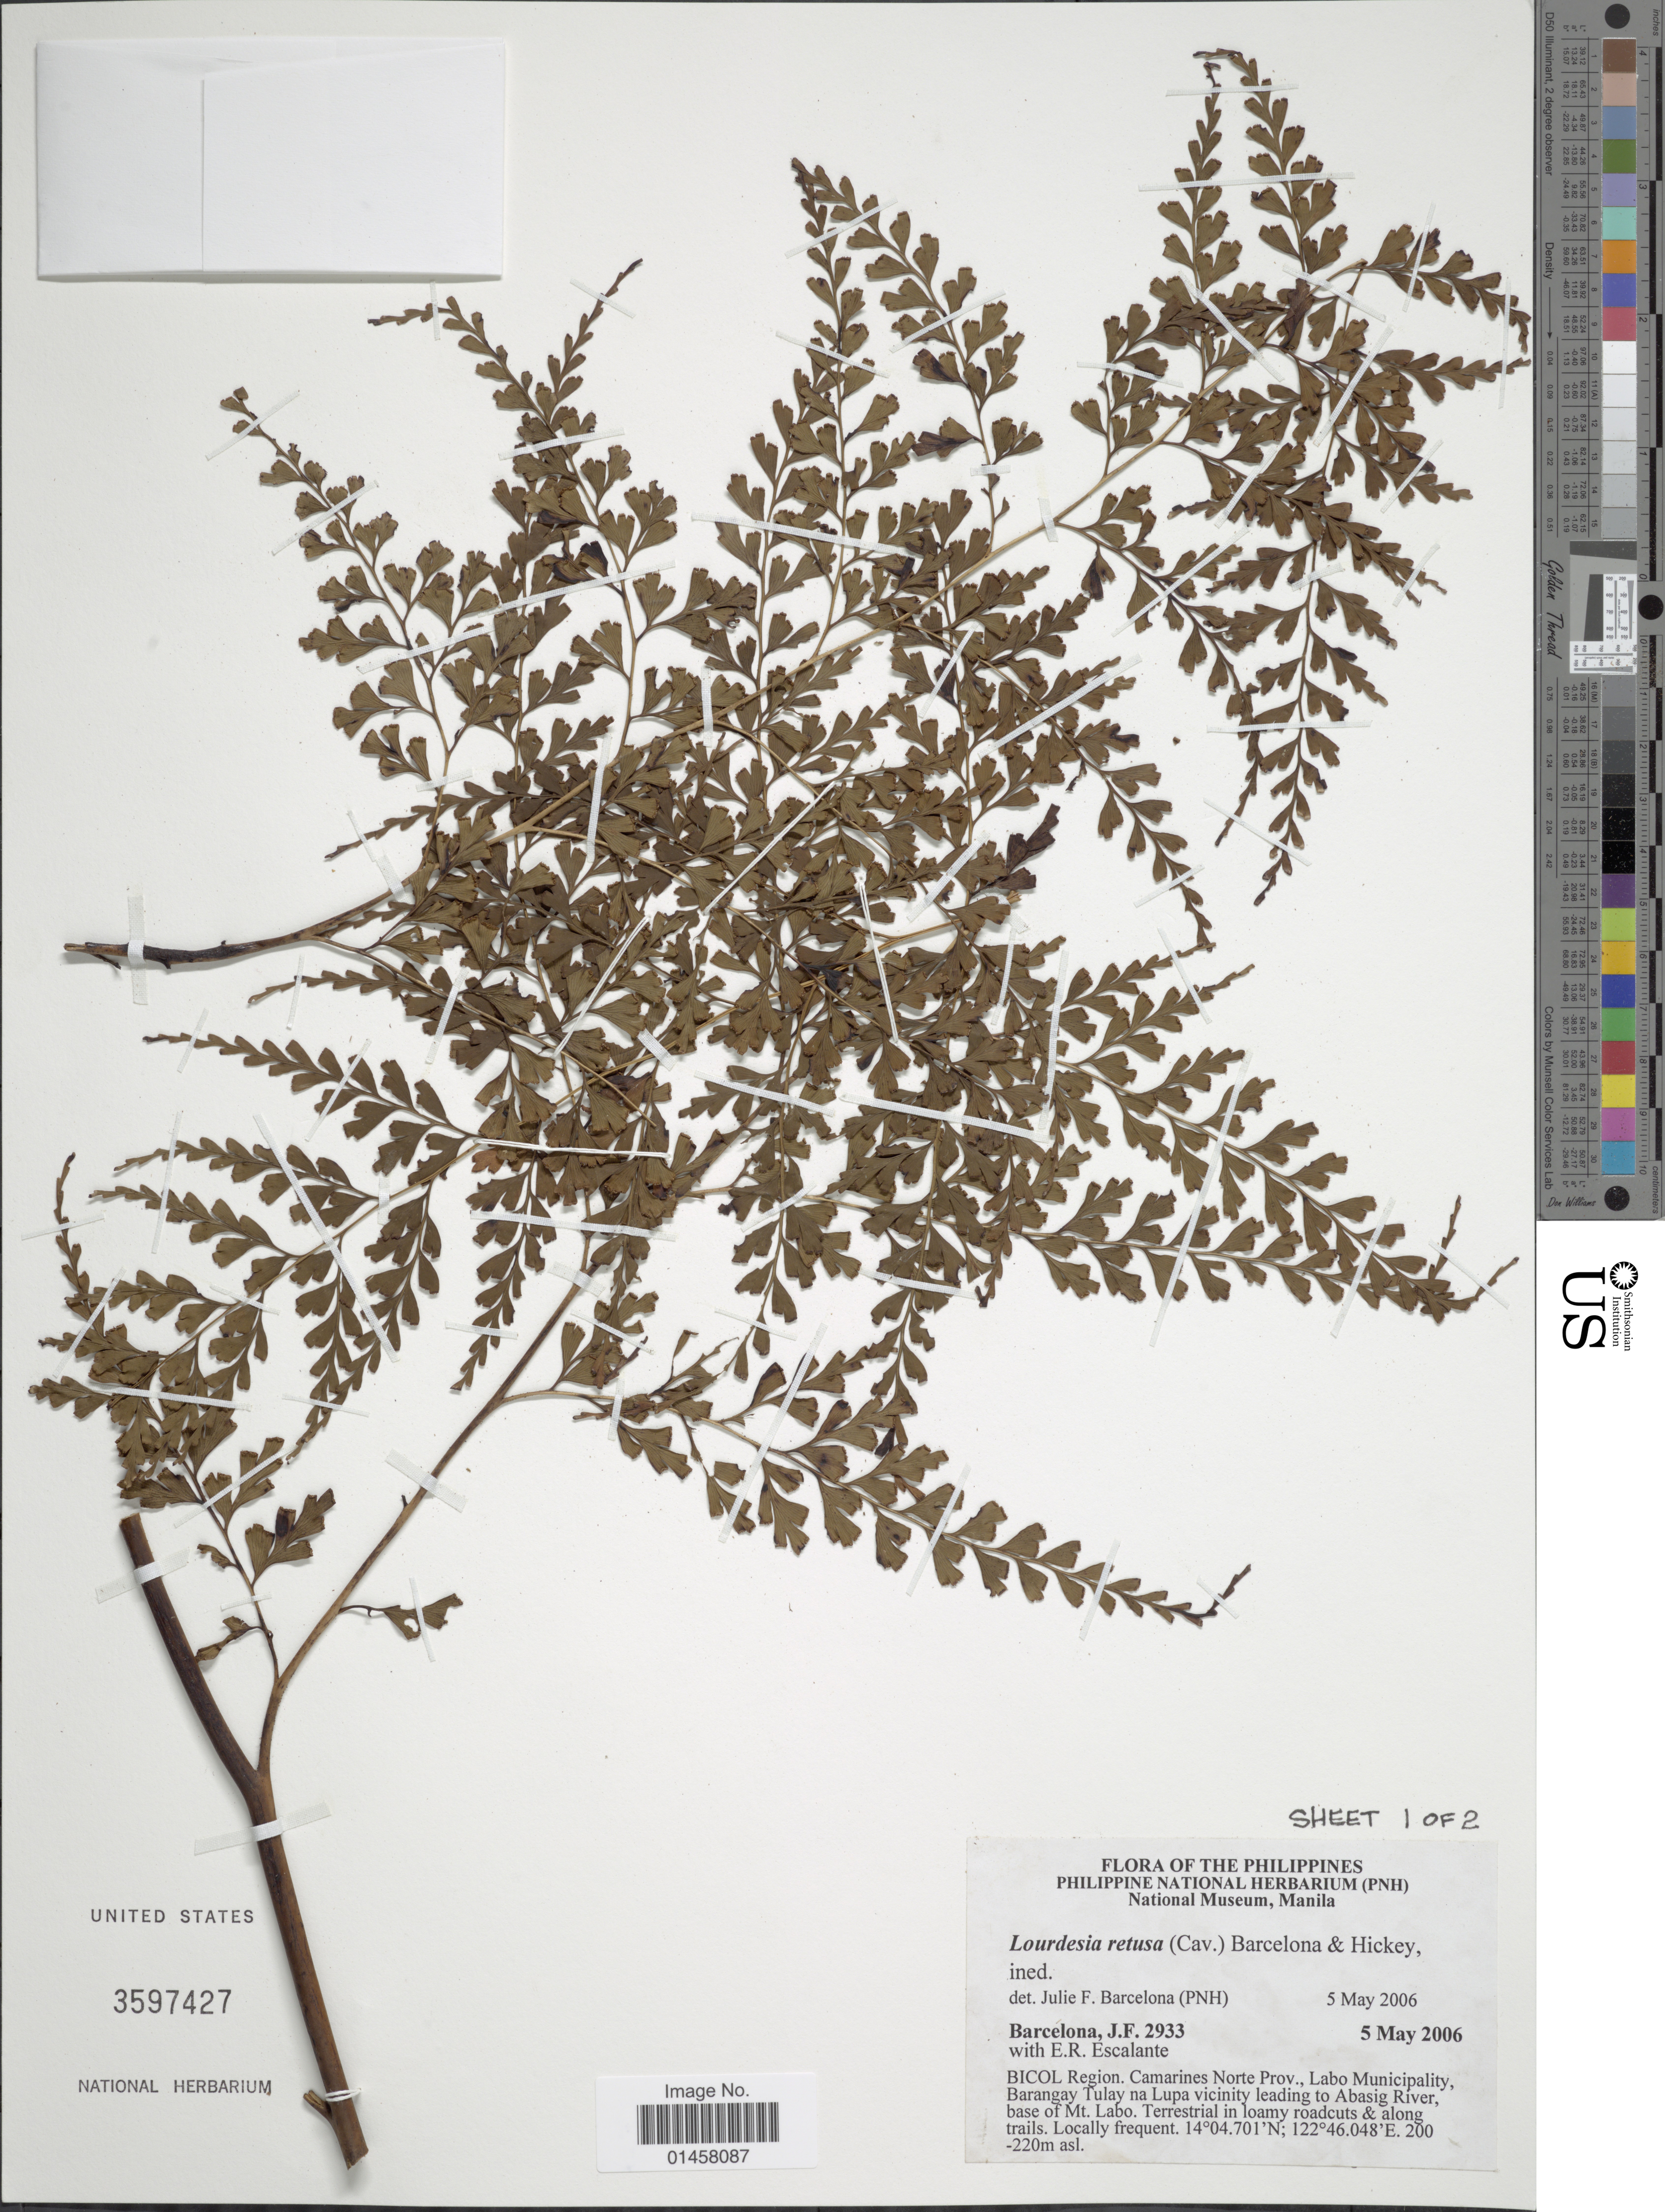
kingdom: Plantae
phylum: Tracheophyta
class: Polypodiopsida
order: Polypodiales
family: Lindsaeaceae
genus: Sphenomeris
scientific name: Sphenomeris retusa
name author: (Cav.) Maxim.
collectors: J. F. Barcelona & E. Escalante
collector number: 2933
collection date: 2006-05-05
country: Philippines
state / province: Bicol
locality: Bicol Region Camarines Norte Prov., Labo Municipality, barangay Tulay na Lupa vicinity leading to Abasig River, base of Mt. Labo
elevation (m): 200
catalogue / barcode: US 3597427